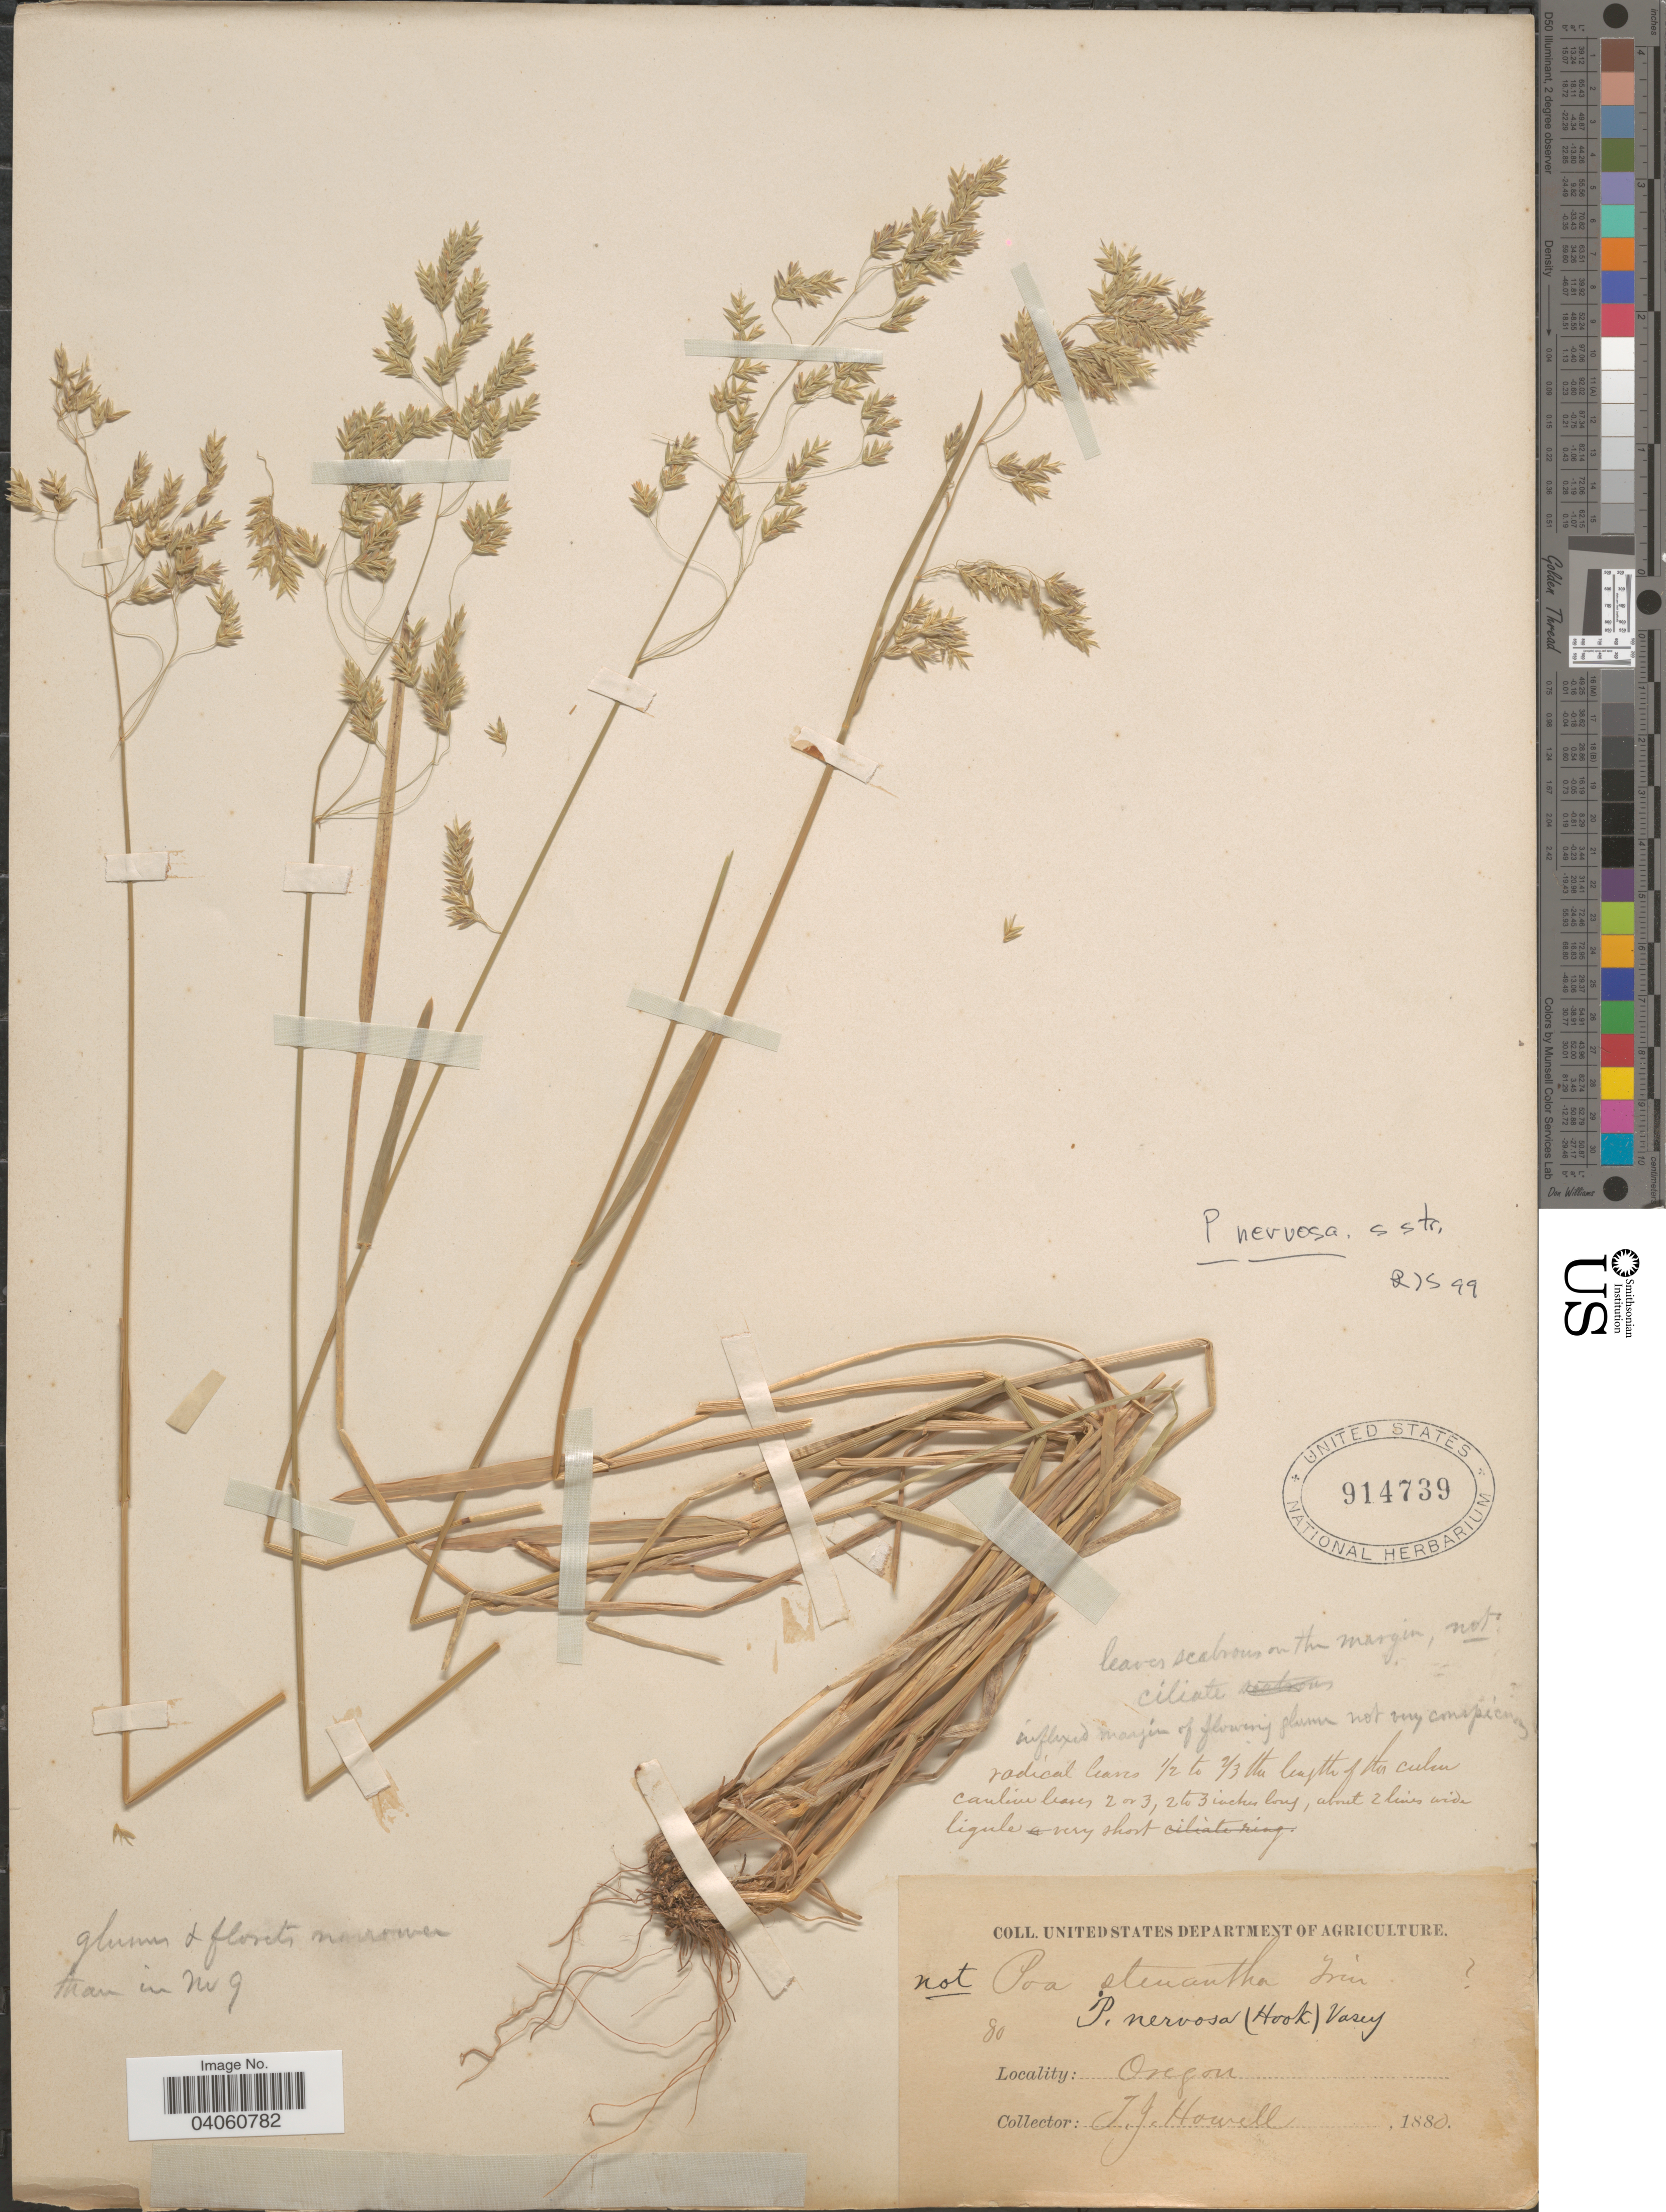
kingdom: Plantae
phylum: Tracheophyta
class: Liliopsida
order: Poales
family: Poaceae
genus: Poa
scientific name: Poa nervosa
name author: (Hook.) Vasey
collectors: T. J. Howell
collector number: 80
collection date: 1880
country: United States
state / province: Oregon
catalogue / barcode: US 914739